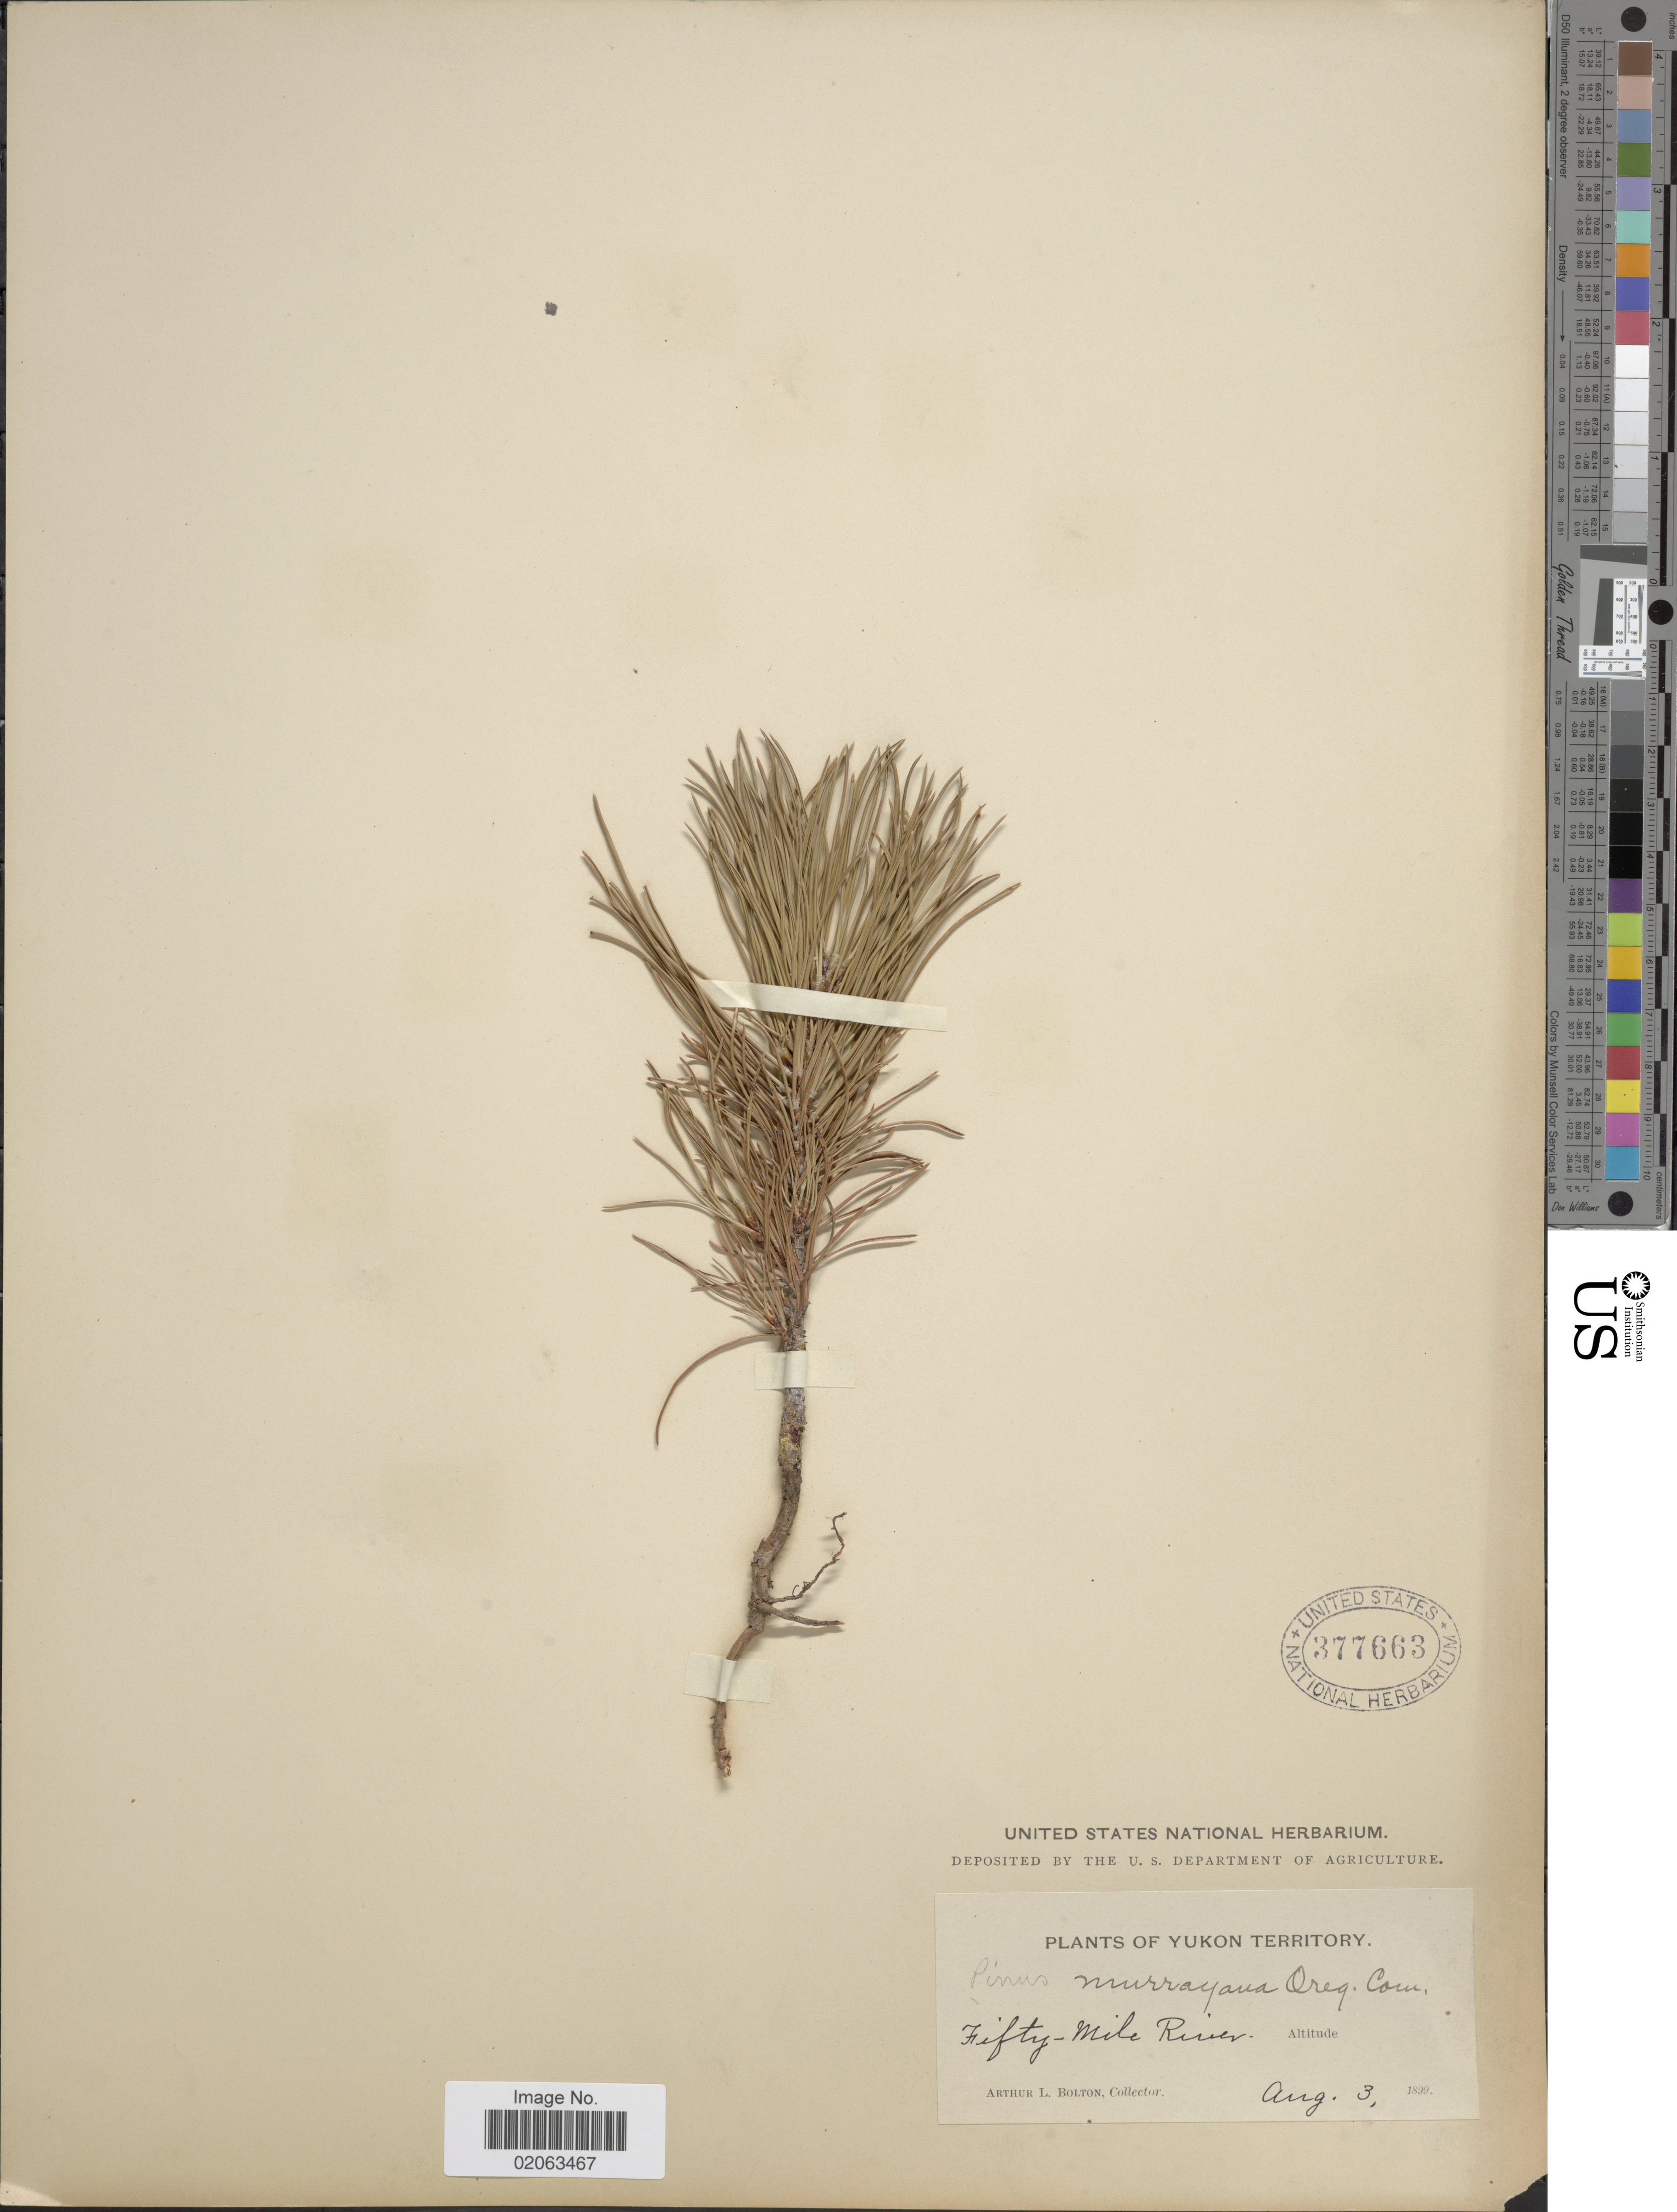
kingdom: Plantae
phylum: Tracheophyta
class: Pinopsida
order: Pinales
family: Pinaceae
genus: Pinus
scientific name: Pinus contorta var. contorta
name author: Douglas ex Loudon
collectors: A. Bolton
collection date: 1899-08-03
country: Canada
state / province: Yukon Territory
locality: Yukon Territory, Fifty-Mile River.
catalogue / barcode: US 377663